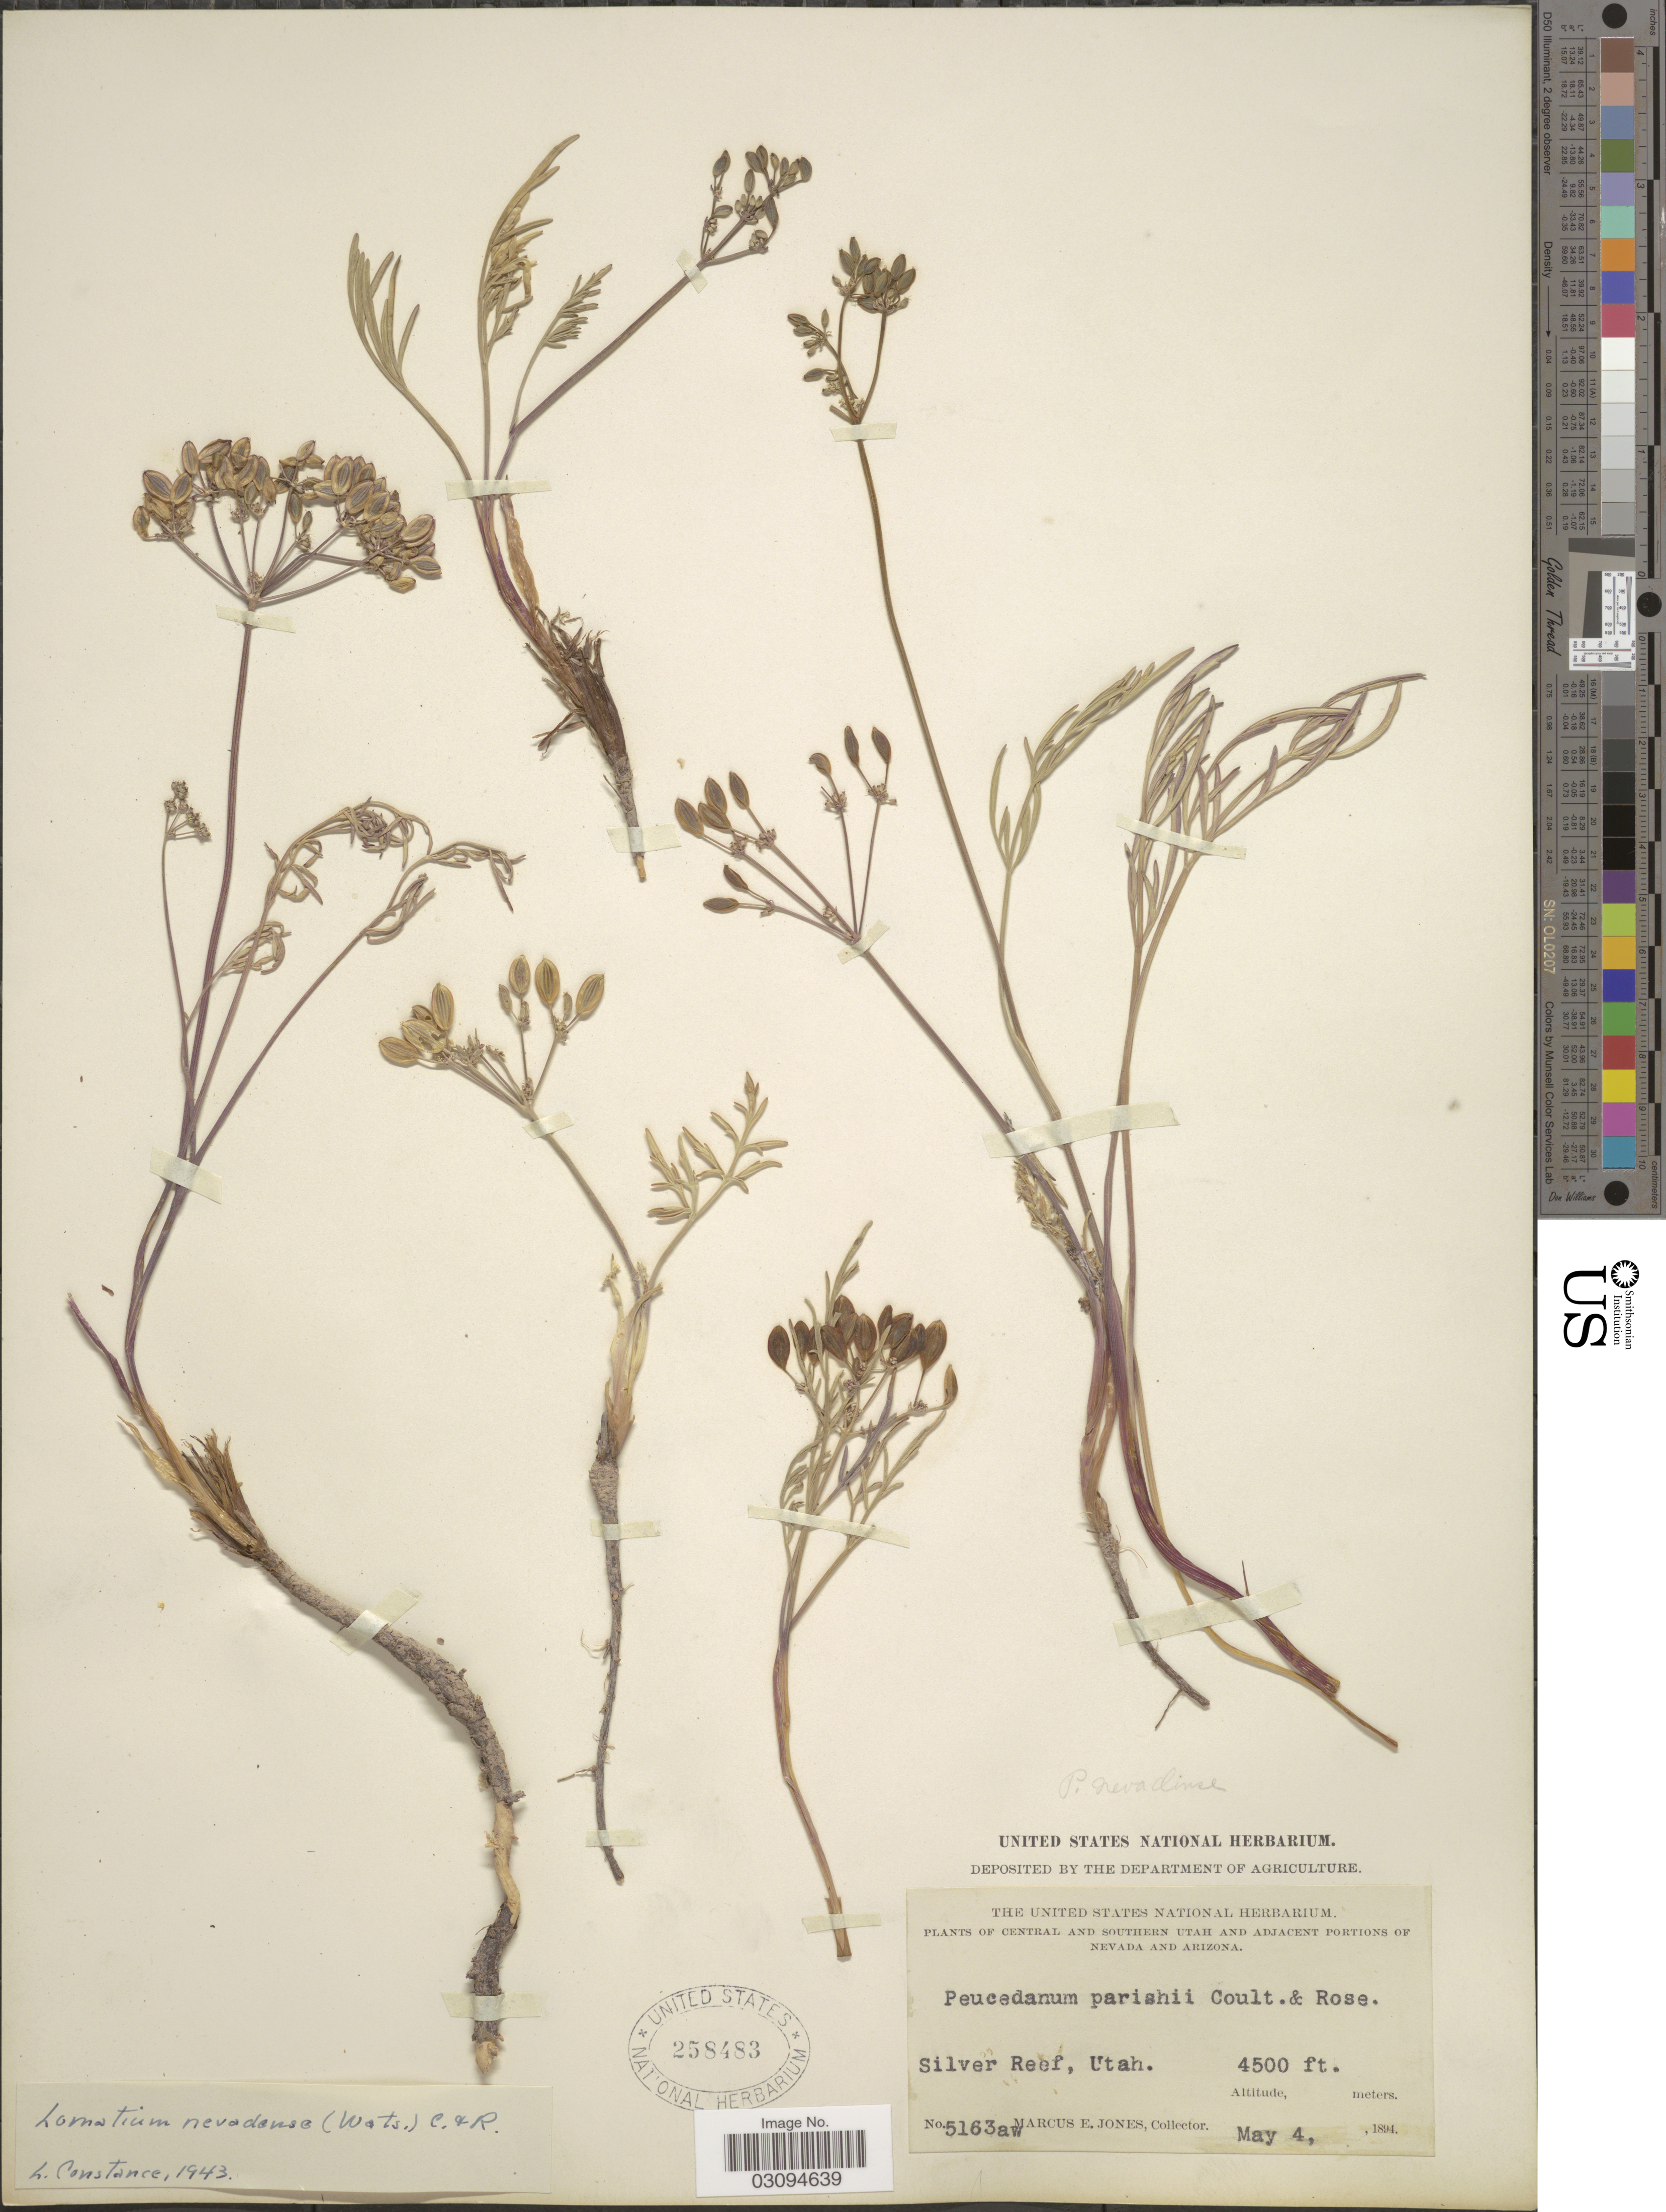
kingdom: Plantae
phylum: Tracheophyta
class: Magnoliopsida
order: Apiales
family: Apiaceae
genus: Lomatium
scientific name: Lomatium nevadense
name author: (S. Watson) J.M. Coult. & Rose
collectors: M. E. Jones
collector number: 5163aw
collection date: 1894-05-04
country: United States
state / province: Utah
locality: Southern Utah. Silver Reef.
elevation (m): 1372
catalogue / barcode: US 258483